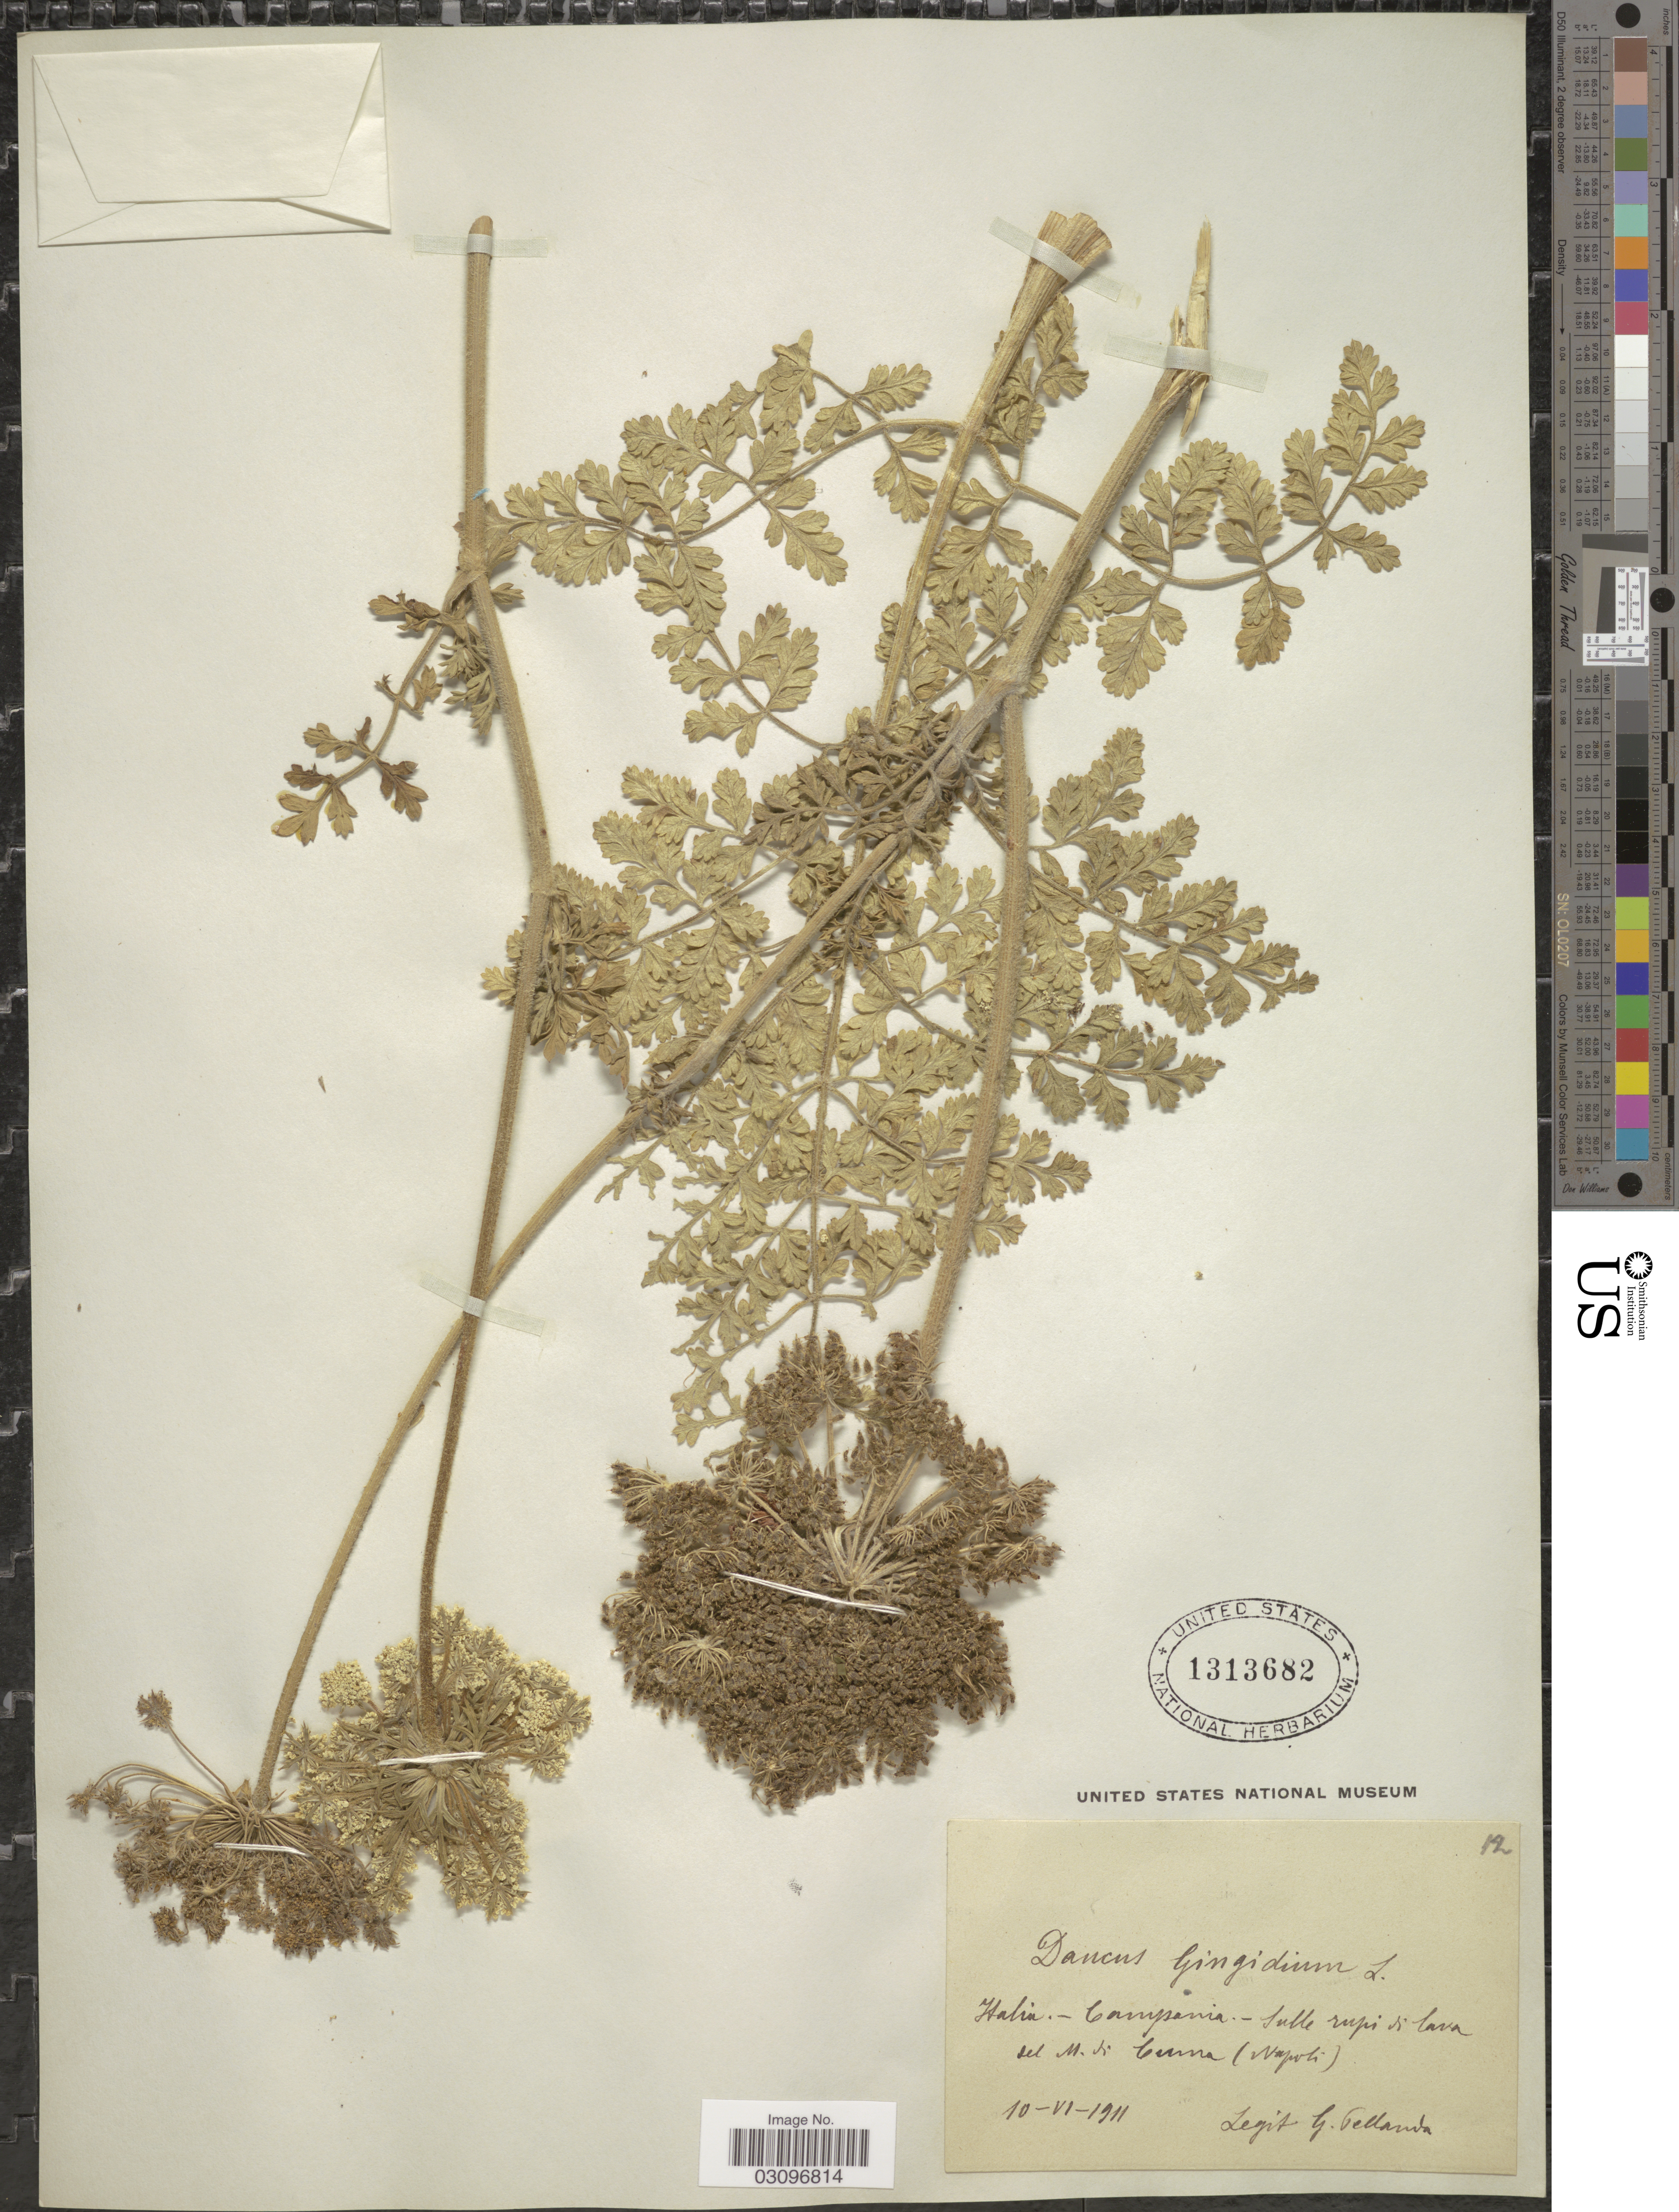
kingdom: Plantae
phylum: Tracheophyta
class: Magnoliopsida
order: Apiales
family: Apiaceae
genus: Daucus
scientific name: Daucus gingidium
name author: L.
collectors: G. Pellanda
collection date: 1911-06-12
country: Italy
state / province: Campania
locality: Sulle rupi di lava del M. di Cenna (Napoli).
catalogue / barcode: US 1313682